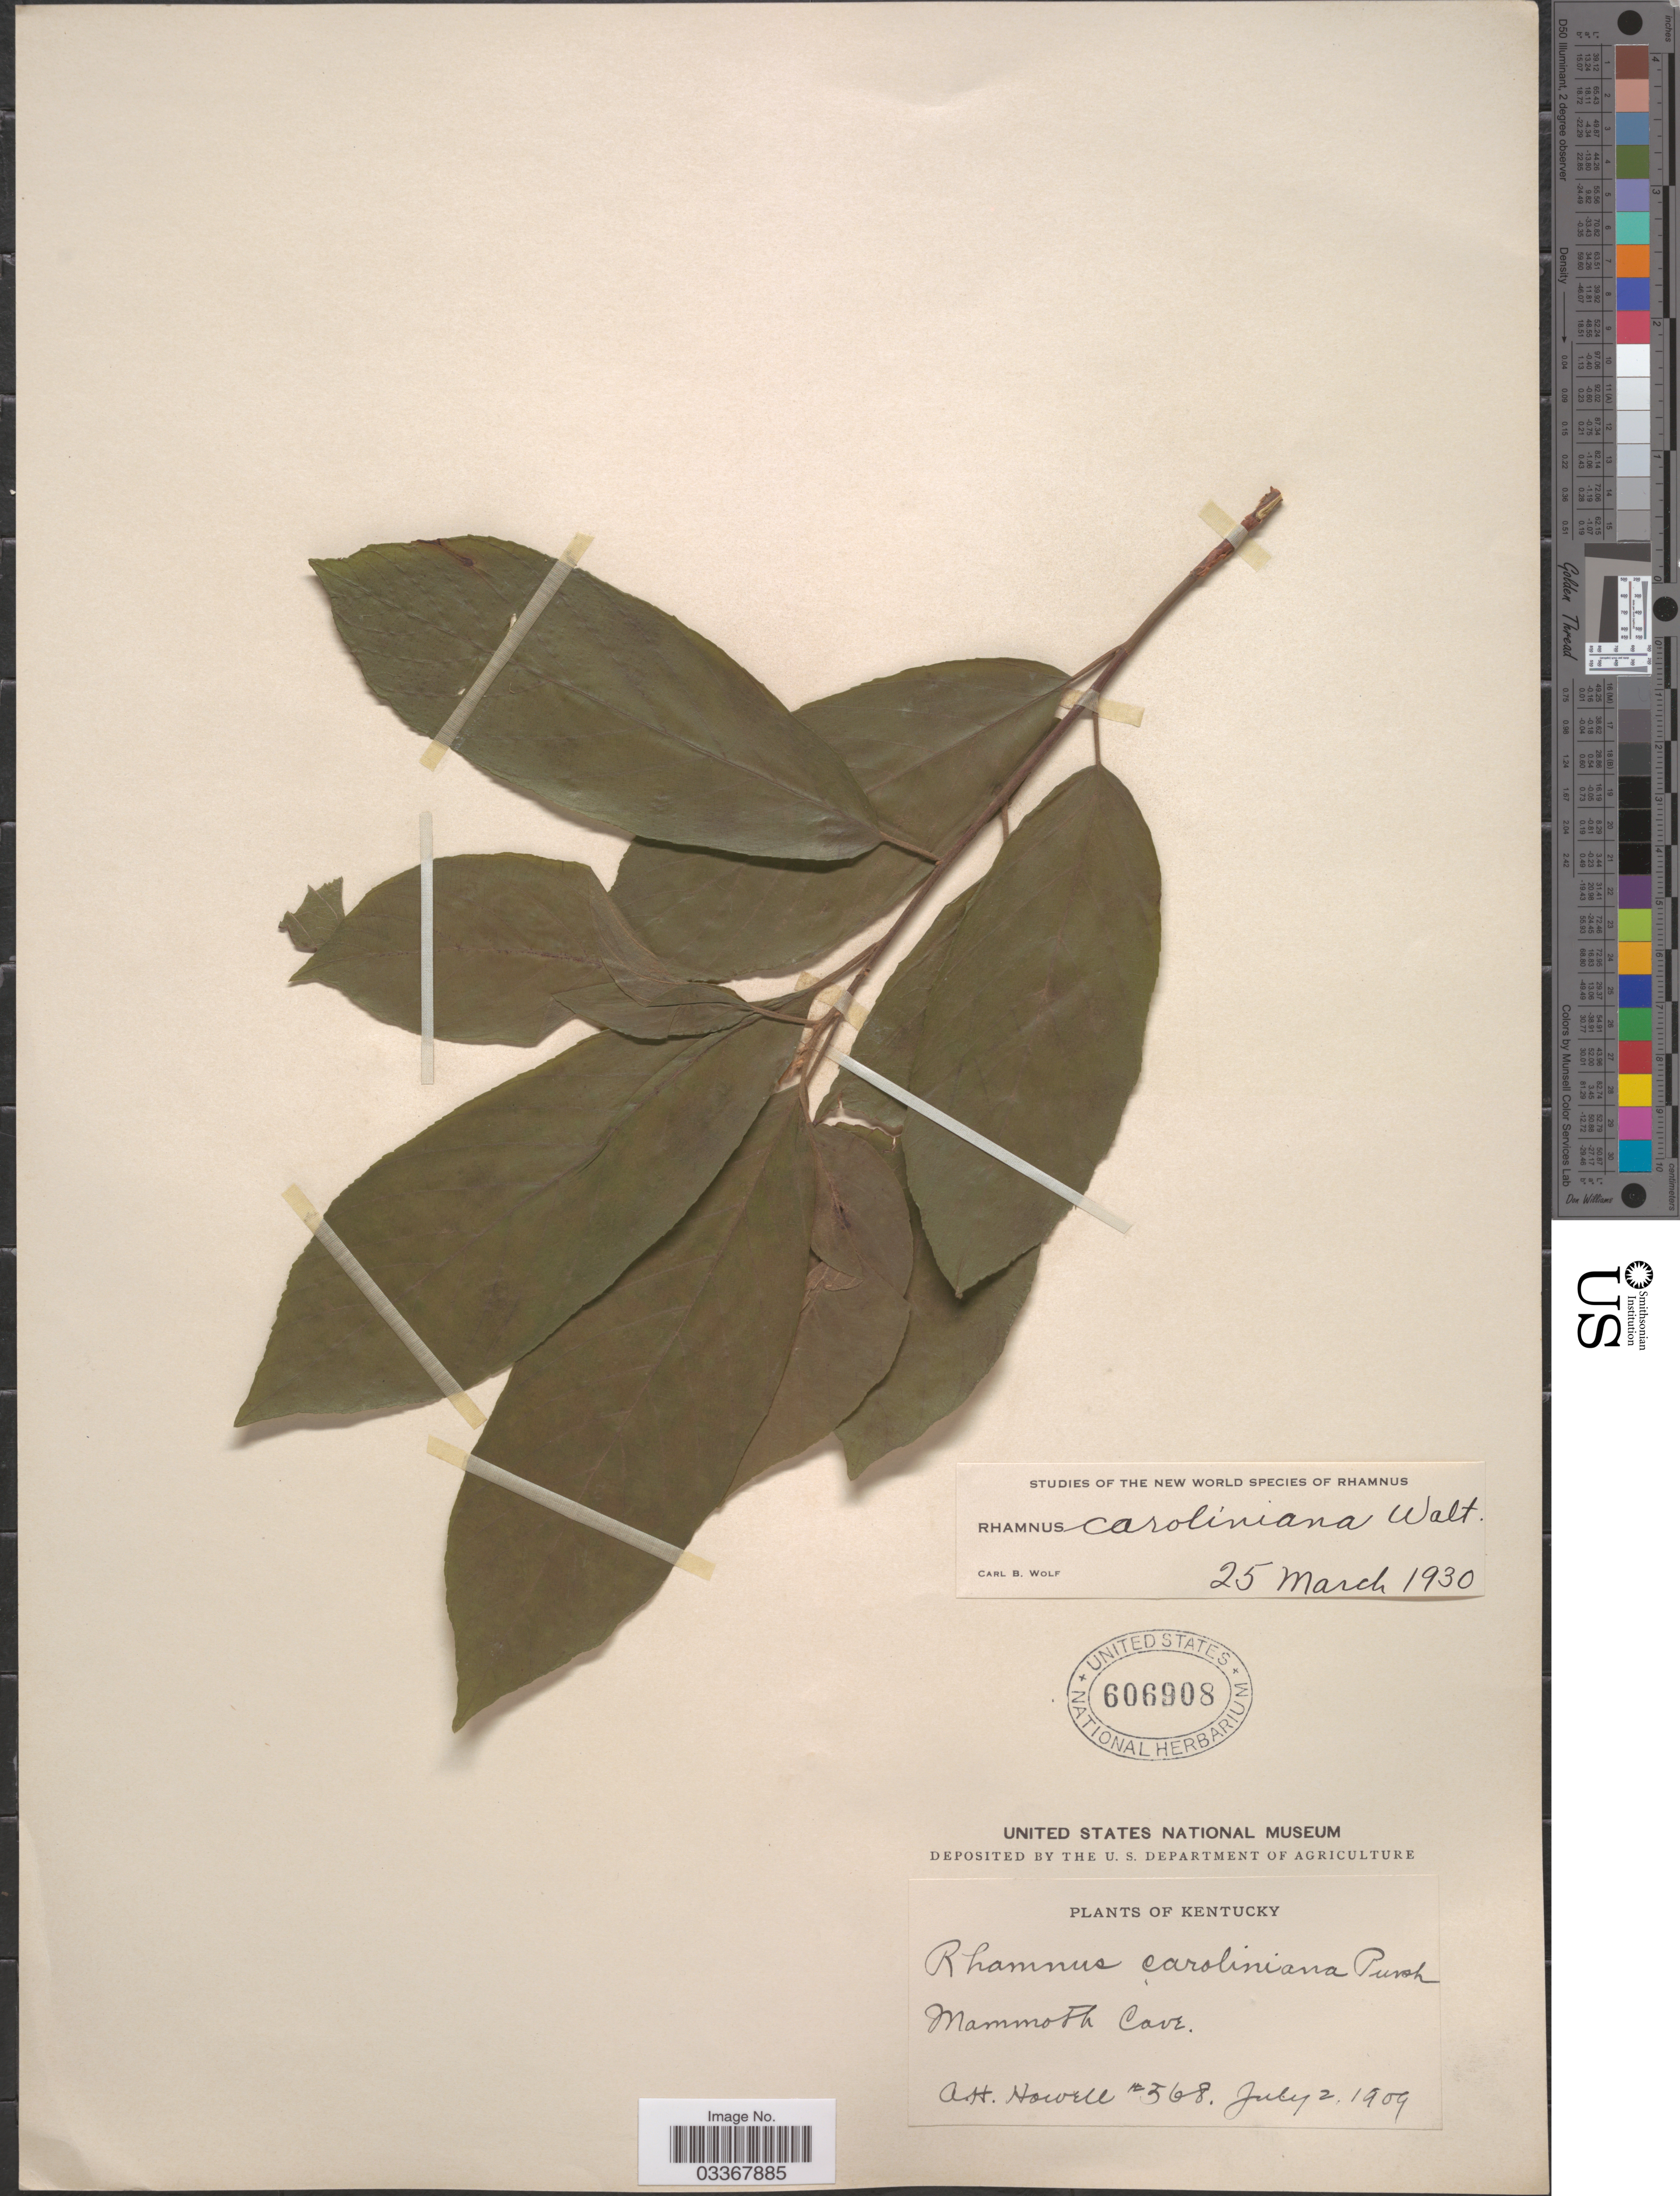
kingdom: Plantae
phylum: Tracheophyta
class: Magnoliopsida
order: Rosales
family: Rhamnaceae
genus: Frangula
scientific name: Frangula caroliniana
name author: (Walter) A. Gray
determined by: Strong, Mark T., (BOT), Smithsonian Institution - National Museum of Natural History (UNITED STATES)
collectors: A. Howell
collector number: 368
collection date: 1909-07-02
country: United States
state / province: Kentucky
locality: Mammoth Cave.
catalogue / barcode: US 606908